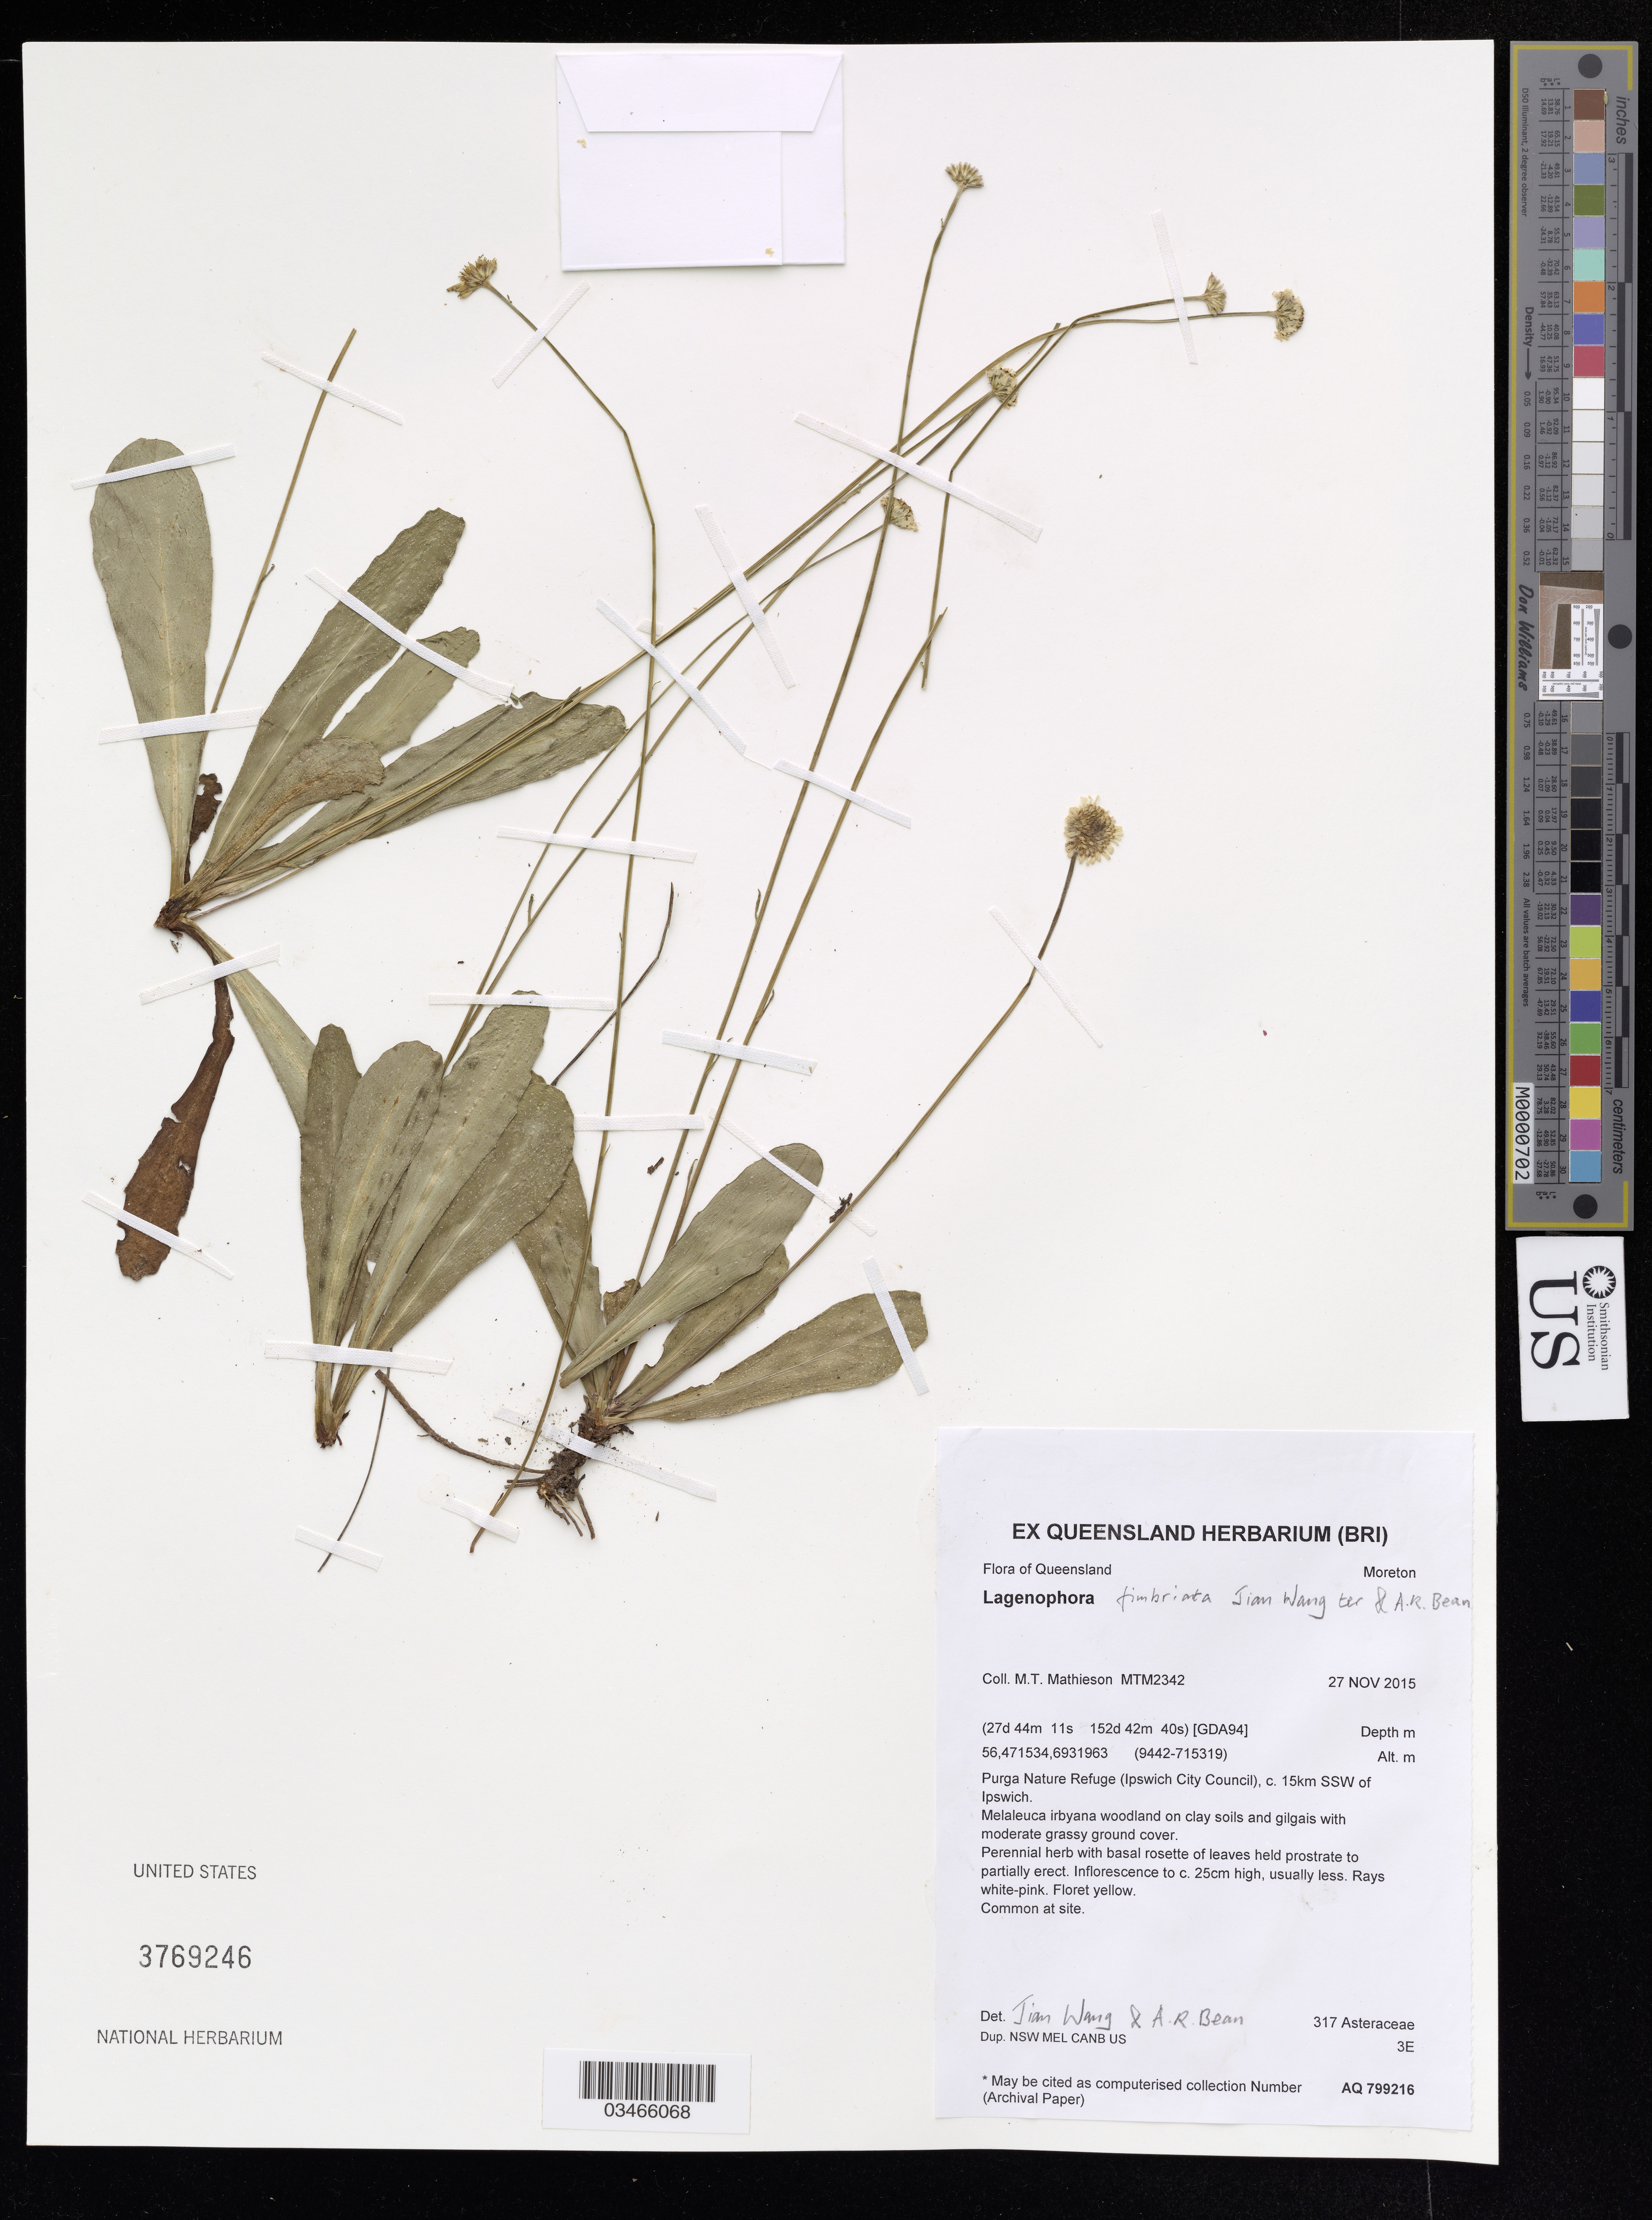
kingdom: Plantae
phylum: Tracheophyta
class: Magnoliopsida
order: Asterales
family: Asteraceae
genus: Lagenophora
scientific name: Lagenophora fimbriata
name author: Jian Wang ter & A.R. Bean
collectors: M. T. Mathieson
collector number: MTM2342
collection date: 2015-11-27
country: Australia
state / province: Queensland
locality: Moreton. Purga Nature Refuge (Ipswich City Council), c. 15km SSW of Ipswich.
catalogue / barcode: US 3769246